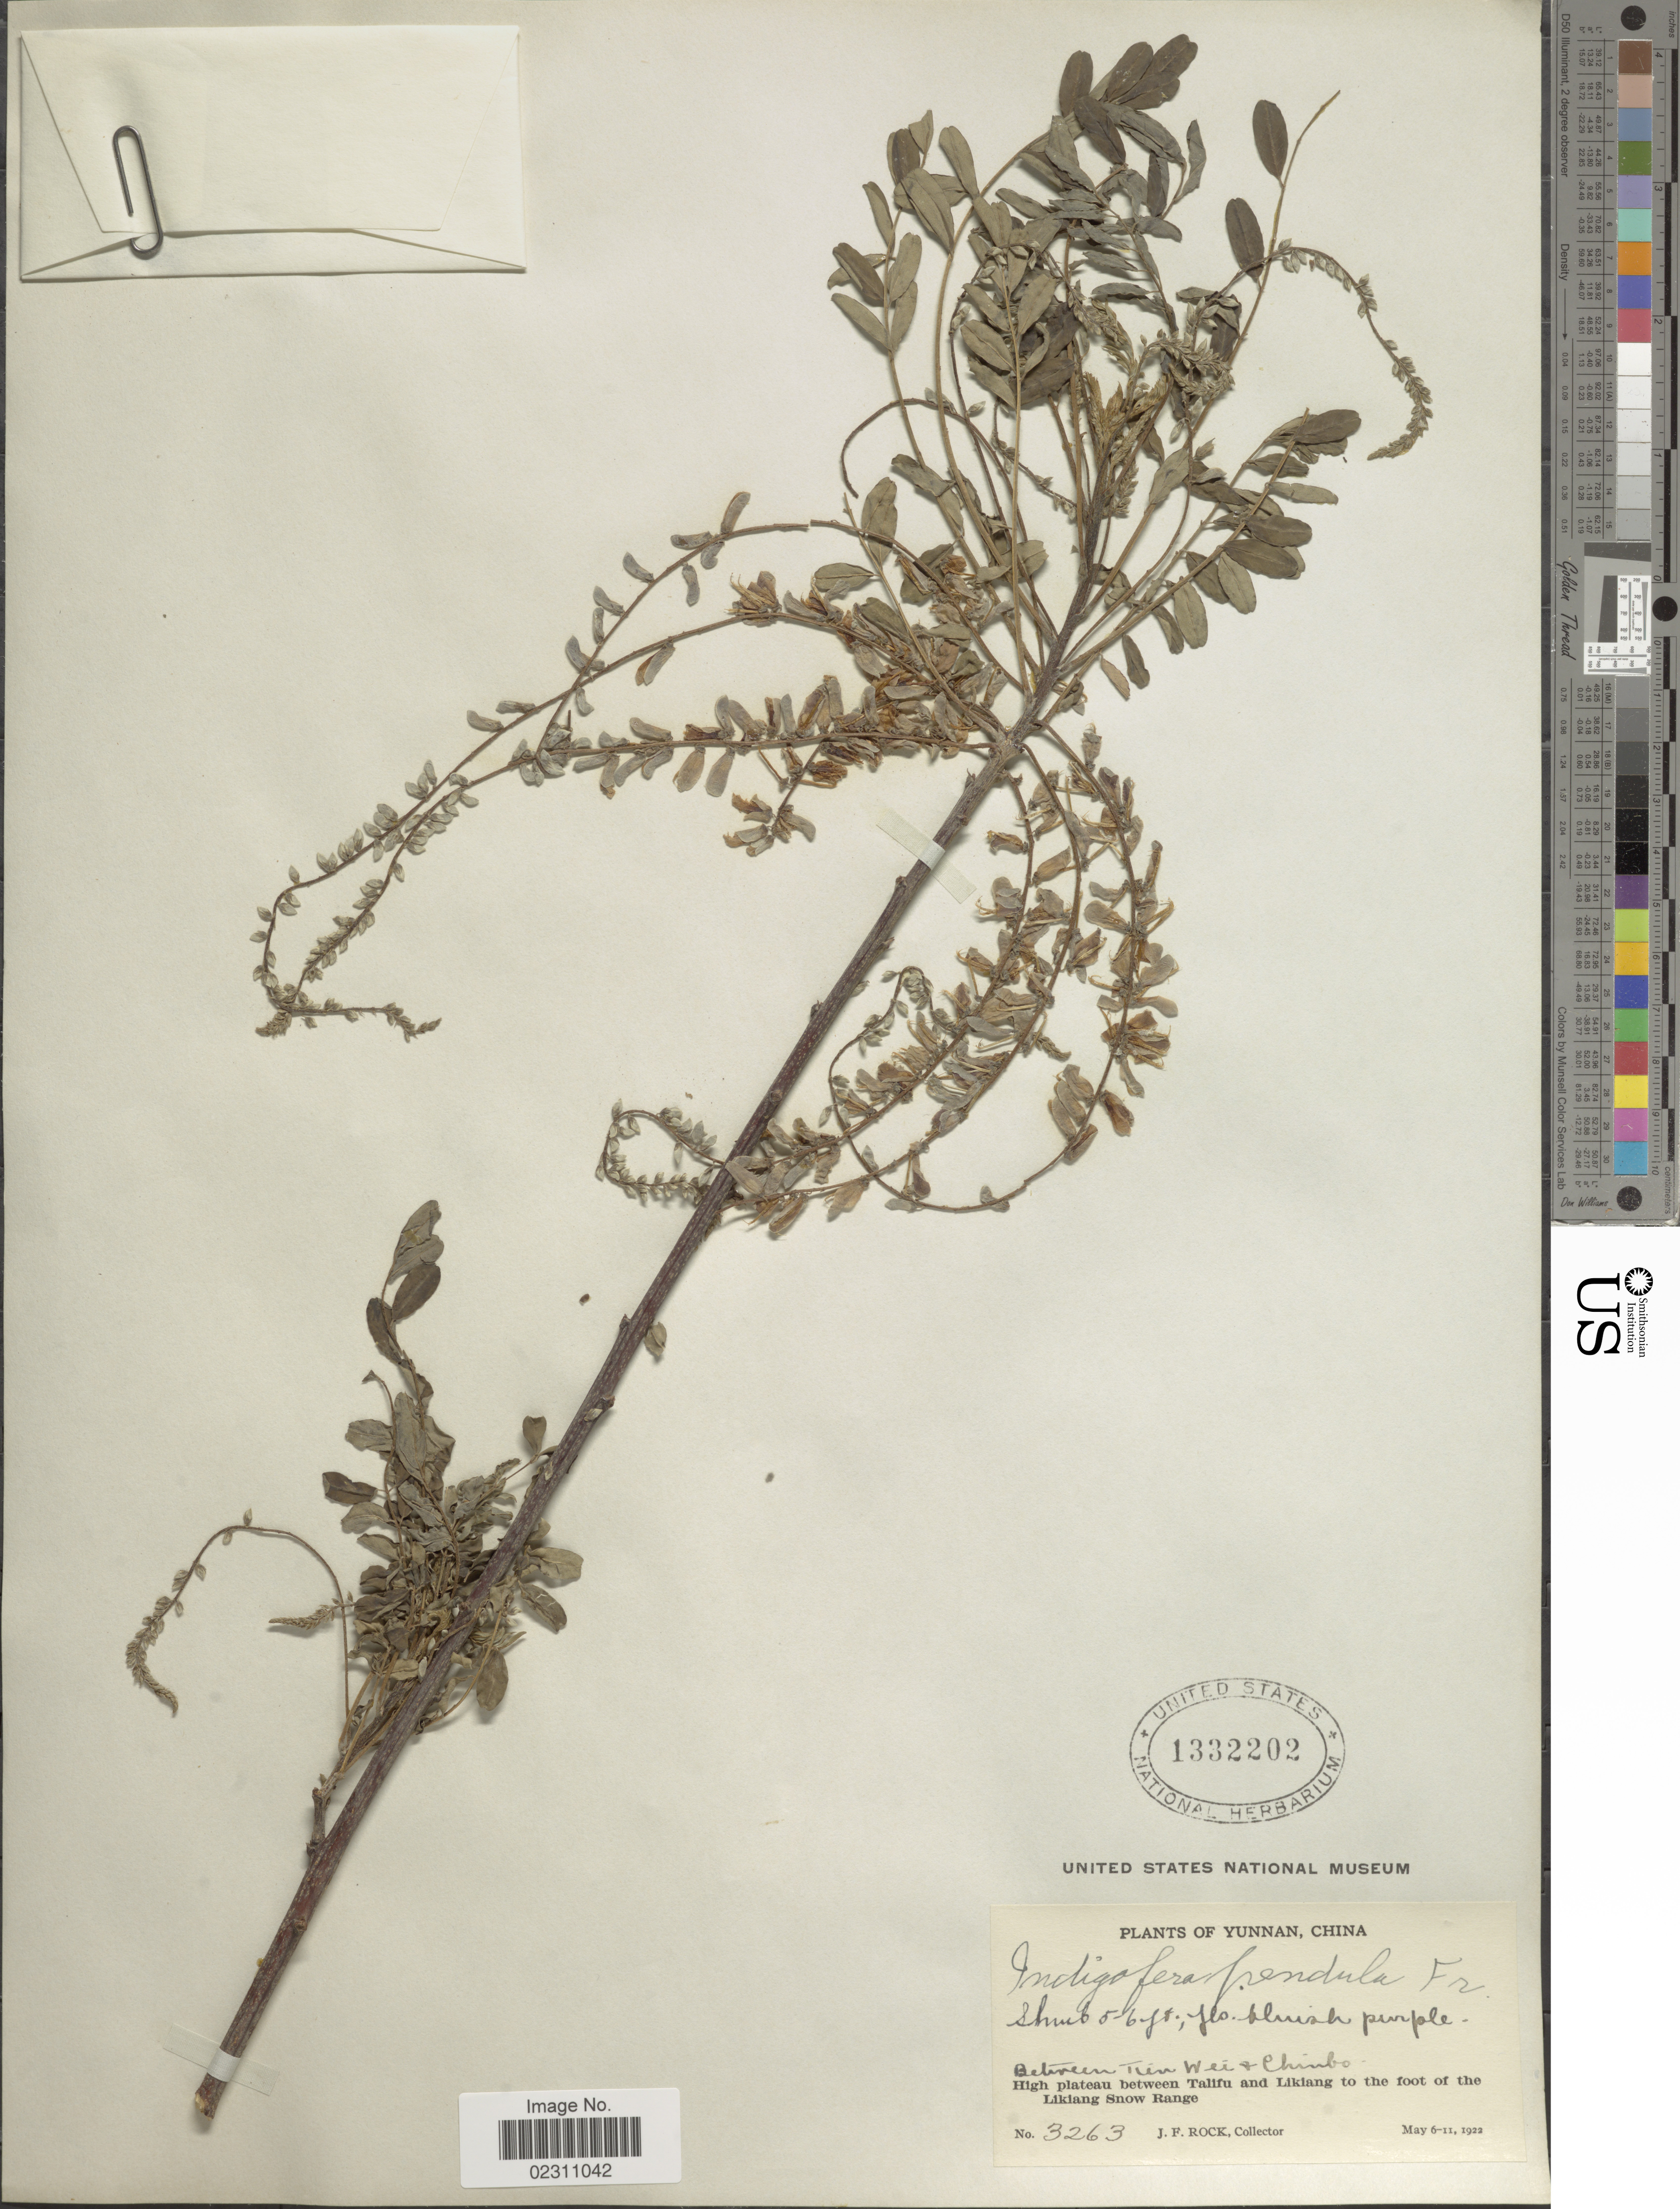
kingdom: Plantae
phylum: Tracheophyta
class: Magnoliopsida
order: Fabales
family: Fabaceae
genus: Indigofera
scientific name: Indigofera pendula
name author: Franch.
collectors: J. Rock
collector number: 3263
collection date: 1922-05-06/1922-05-11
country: China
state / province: Yunnan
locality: Between Tien Wei + Chinbo, high plateau between Talifu and Likiang to the foot of the Likaing Snow Range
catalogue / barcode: US 1332202